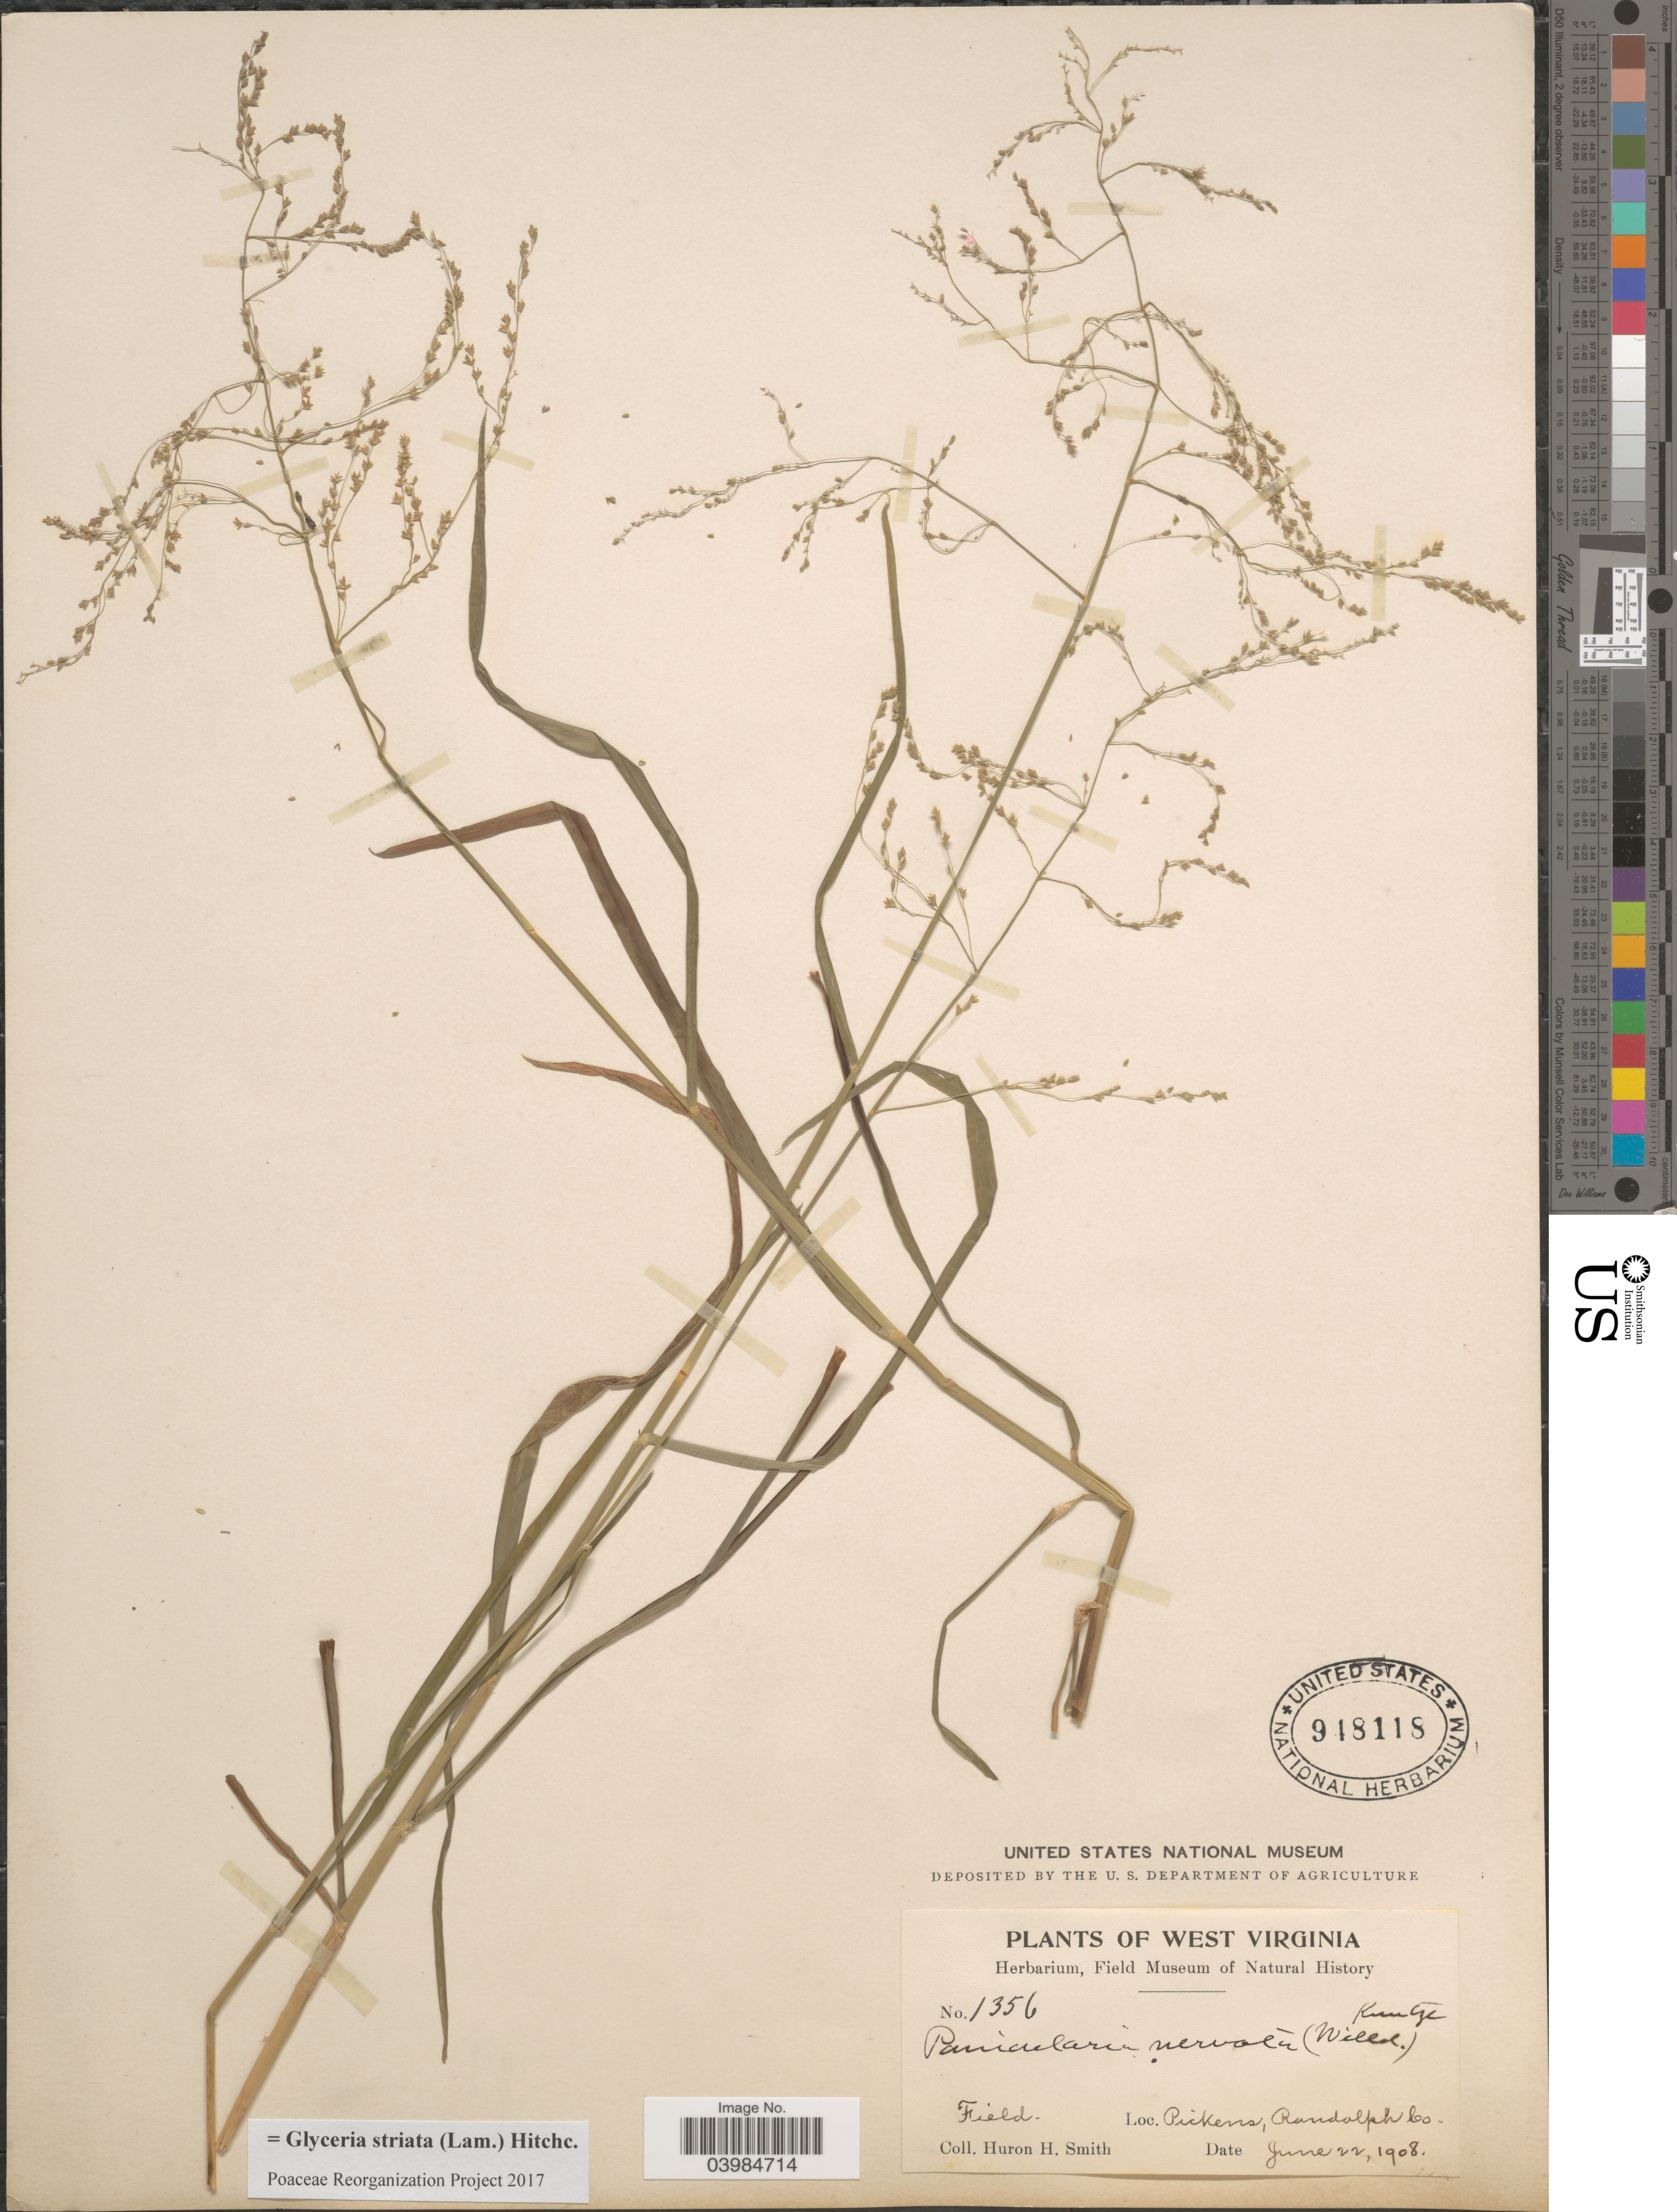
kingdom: Plantae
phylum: Tracheophyta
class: Liliopsida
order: Poales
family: Poaceae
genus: Glyceria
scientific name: Glyceria striata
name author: (Lam.) Hitchc.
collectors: Huron H. Smith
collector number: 1356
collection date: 1908-06-22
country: United States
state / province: West Virginia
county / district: Randolph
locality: Pickens, Randolph Co.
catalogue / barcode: US 948118